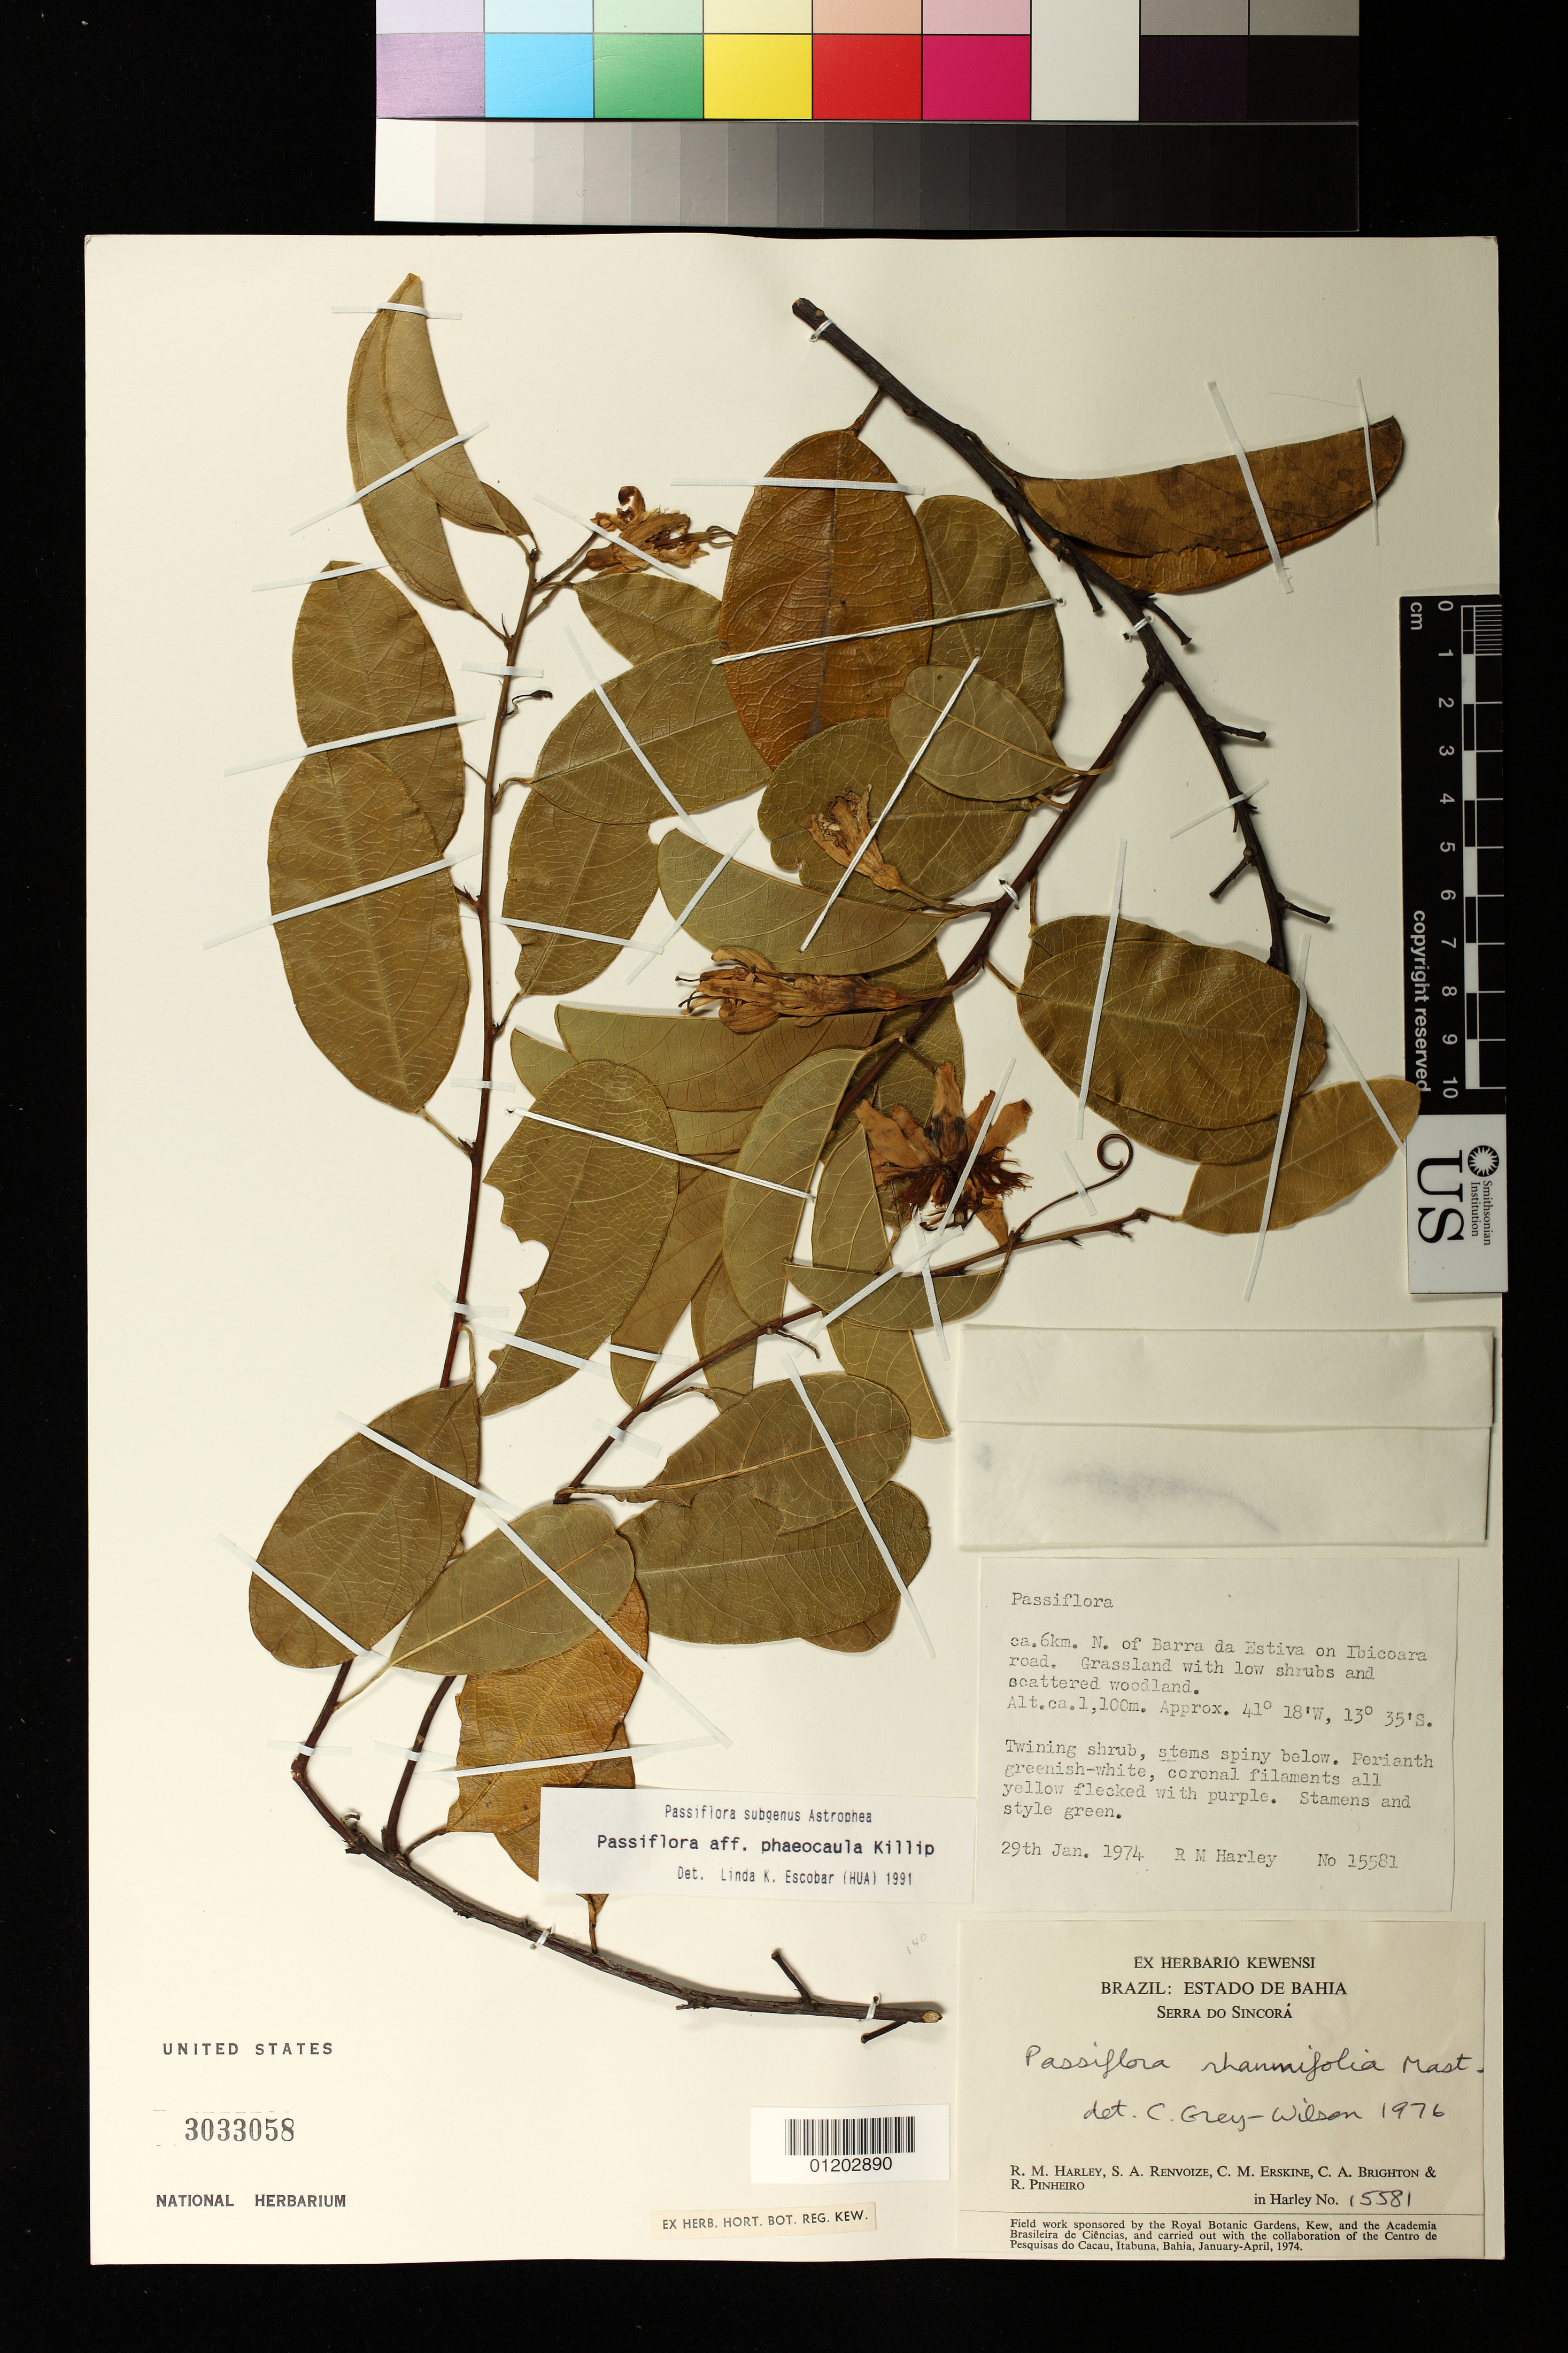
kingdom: Plantae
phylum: Tracheophyta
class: Magnoliopsida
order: Malpighiales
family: Passifloraceae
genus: Passiflora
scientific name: Passiflora phaeocaula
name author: Killip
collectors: R. M. Harley, S. A. Renvoize, C. Erskine, C. Brighton & R. Pinheiro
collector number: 15581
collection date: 1974-01-29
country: Brazil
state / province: Bahia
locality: ca. 6 km. N of Barra da Estiva on Ibicoara road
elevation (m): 1100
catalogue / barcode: US 3033058